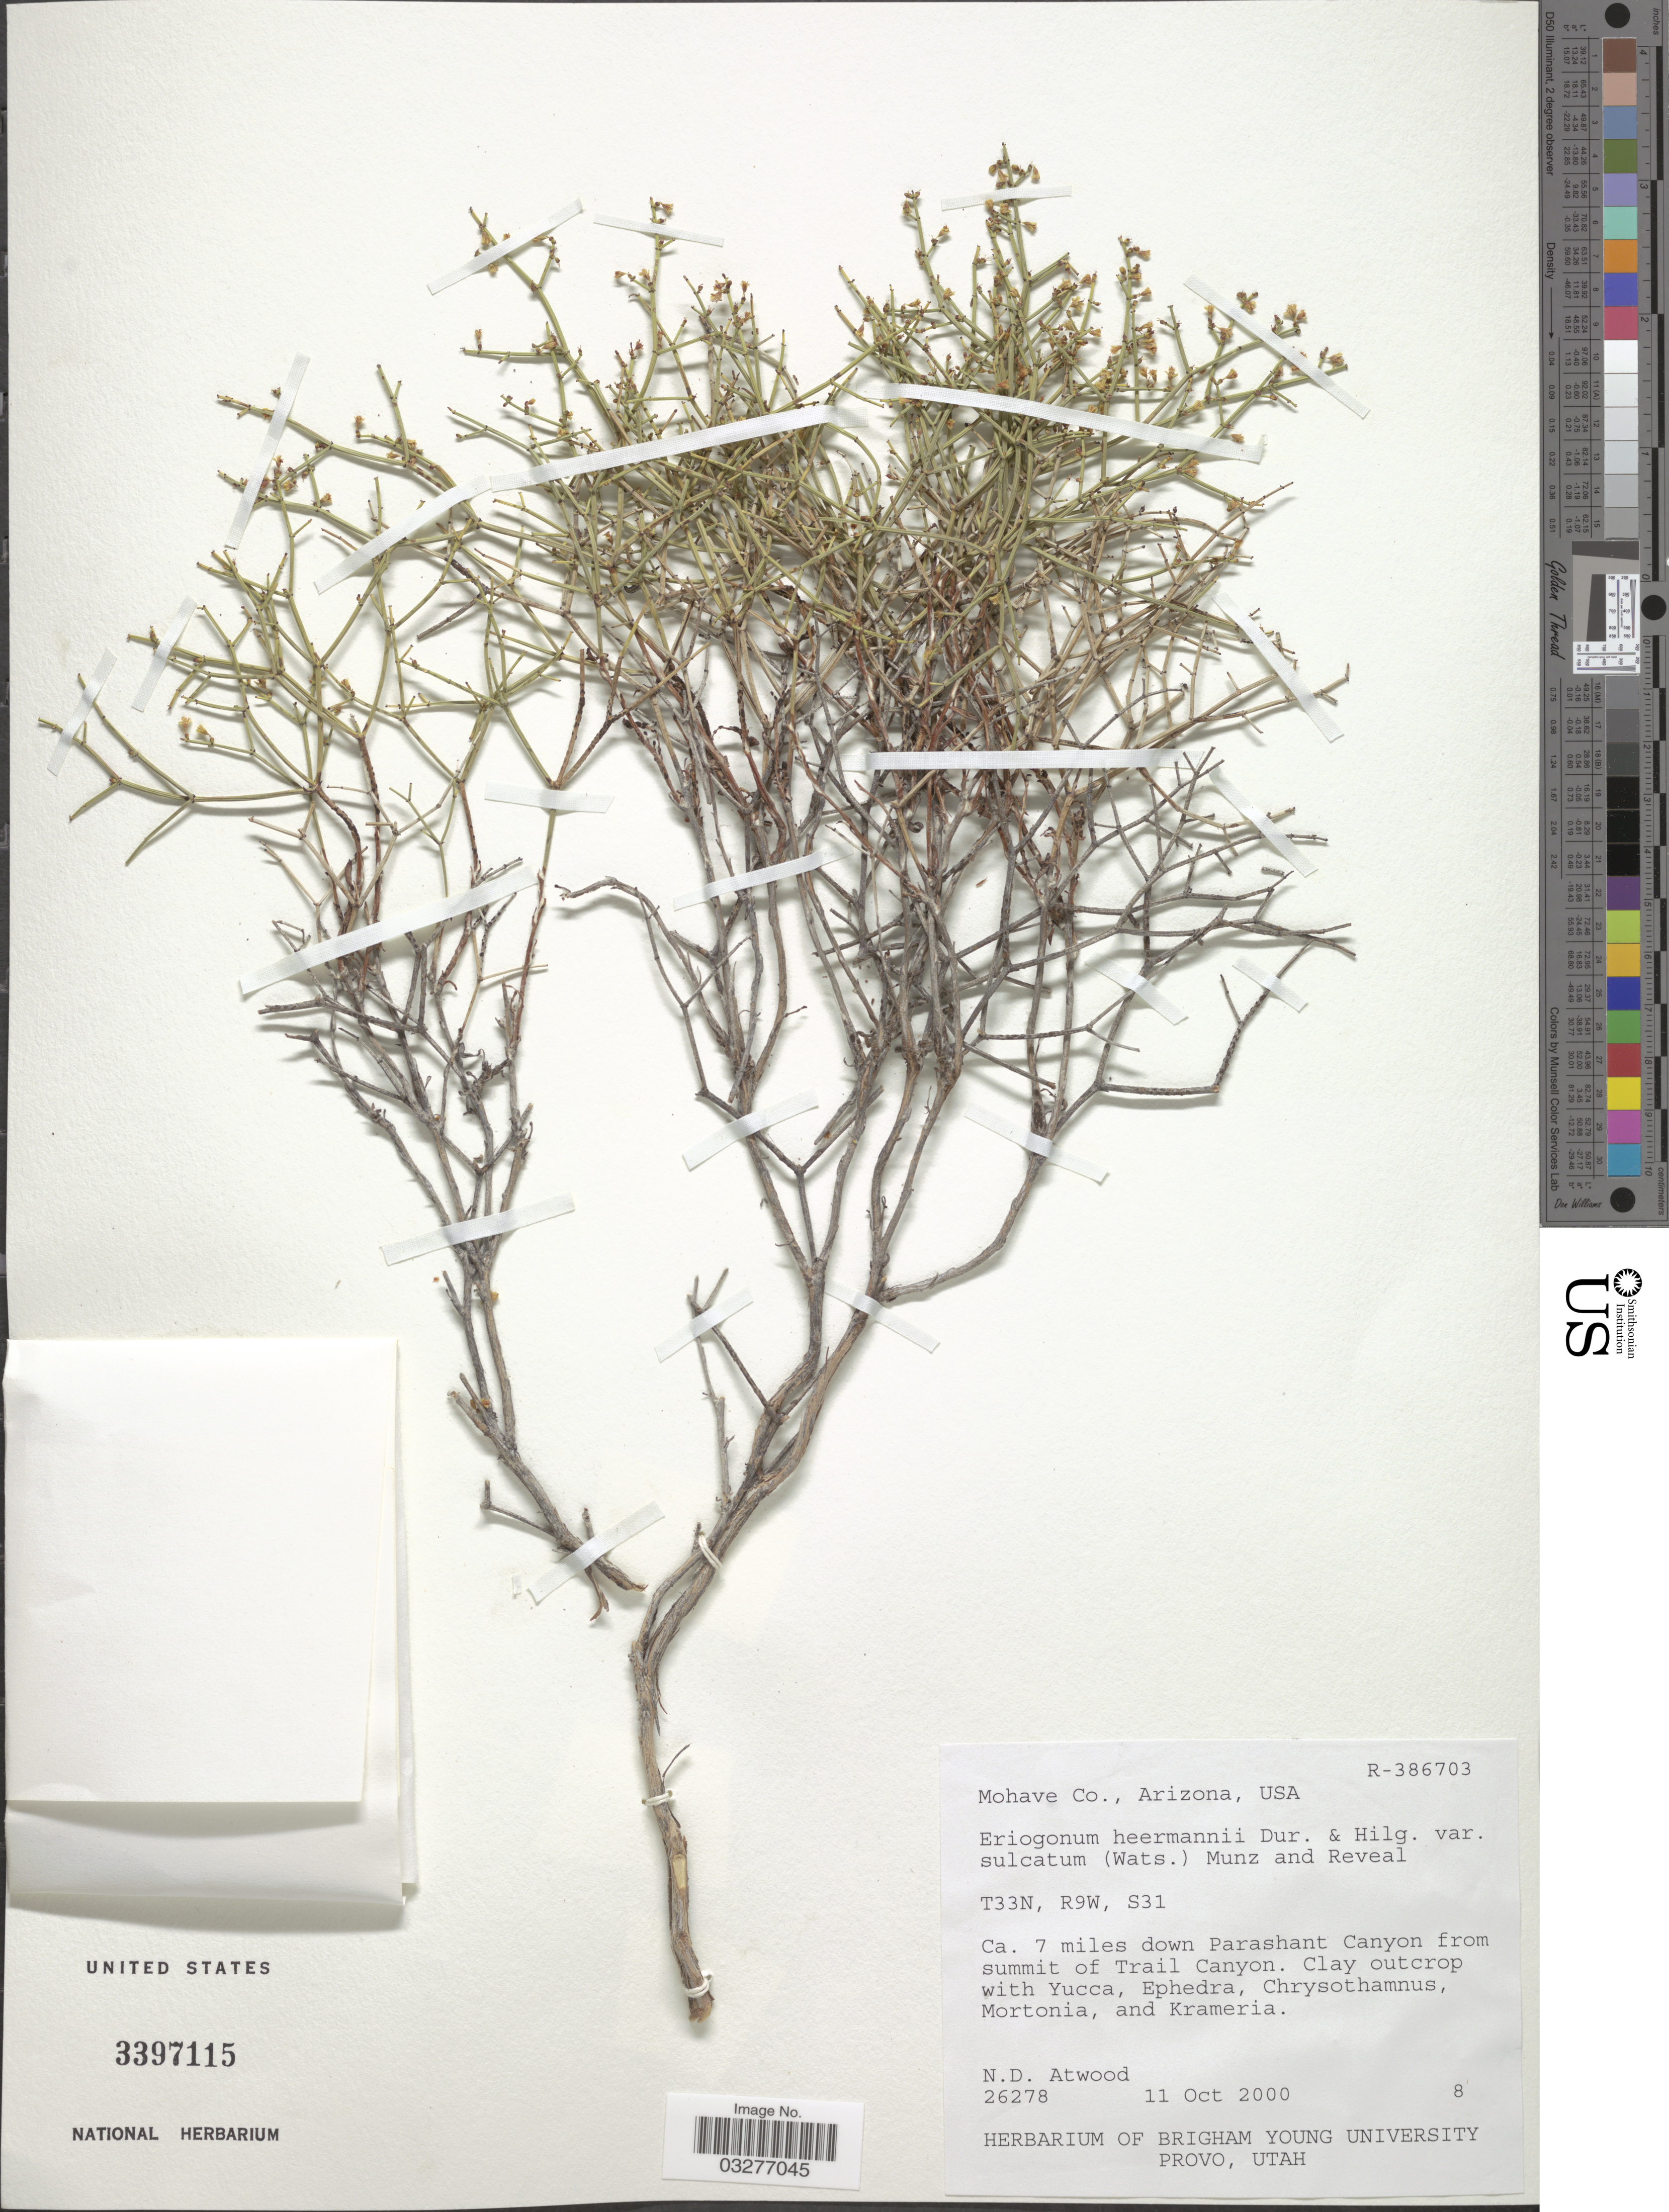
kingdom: Plantae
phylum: Tracheophyta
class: Magnoliopsida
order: Caryophyllales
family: Polygonaceae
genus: Eriogonum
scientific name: Eriogonum heermannii var. sulcatum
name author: (S. Watson) Munz & Reveal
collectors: N. Atwood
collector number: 26278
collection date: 2000-10-11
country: United States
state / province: Arizona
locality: Mohave Co. T33N, R9W, S31. Ca. 7 miles down Parashant Canyon from summit of Trail Canyon.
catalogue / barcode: US 3397115